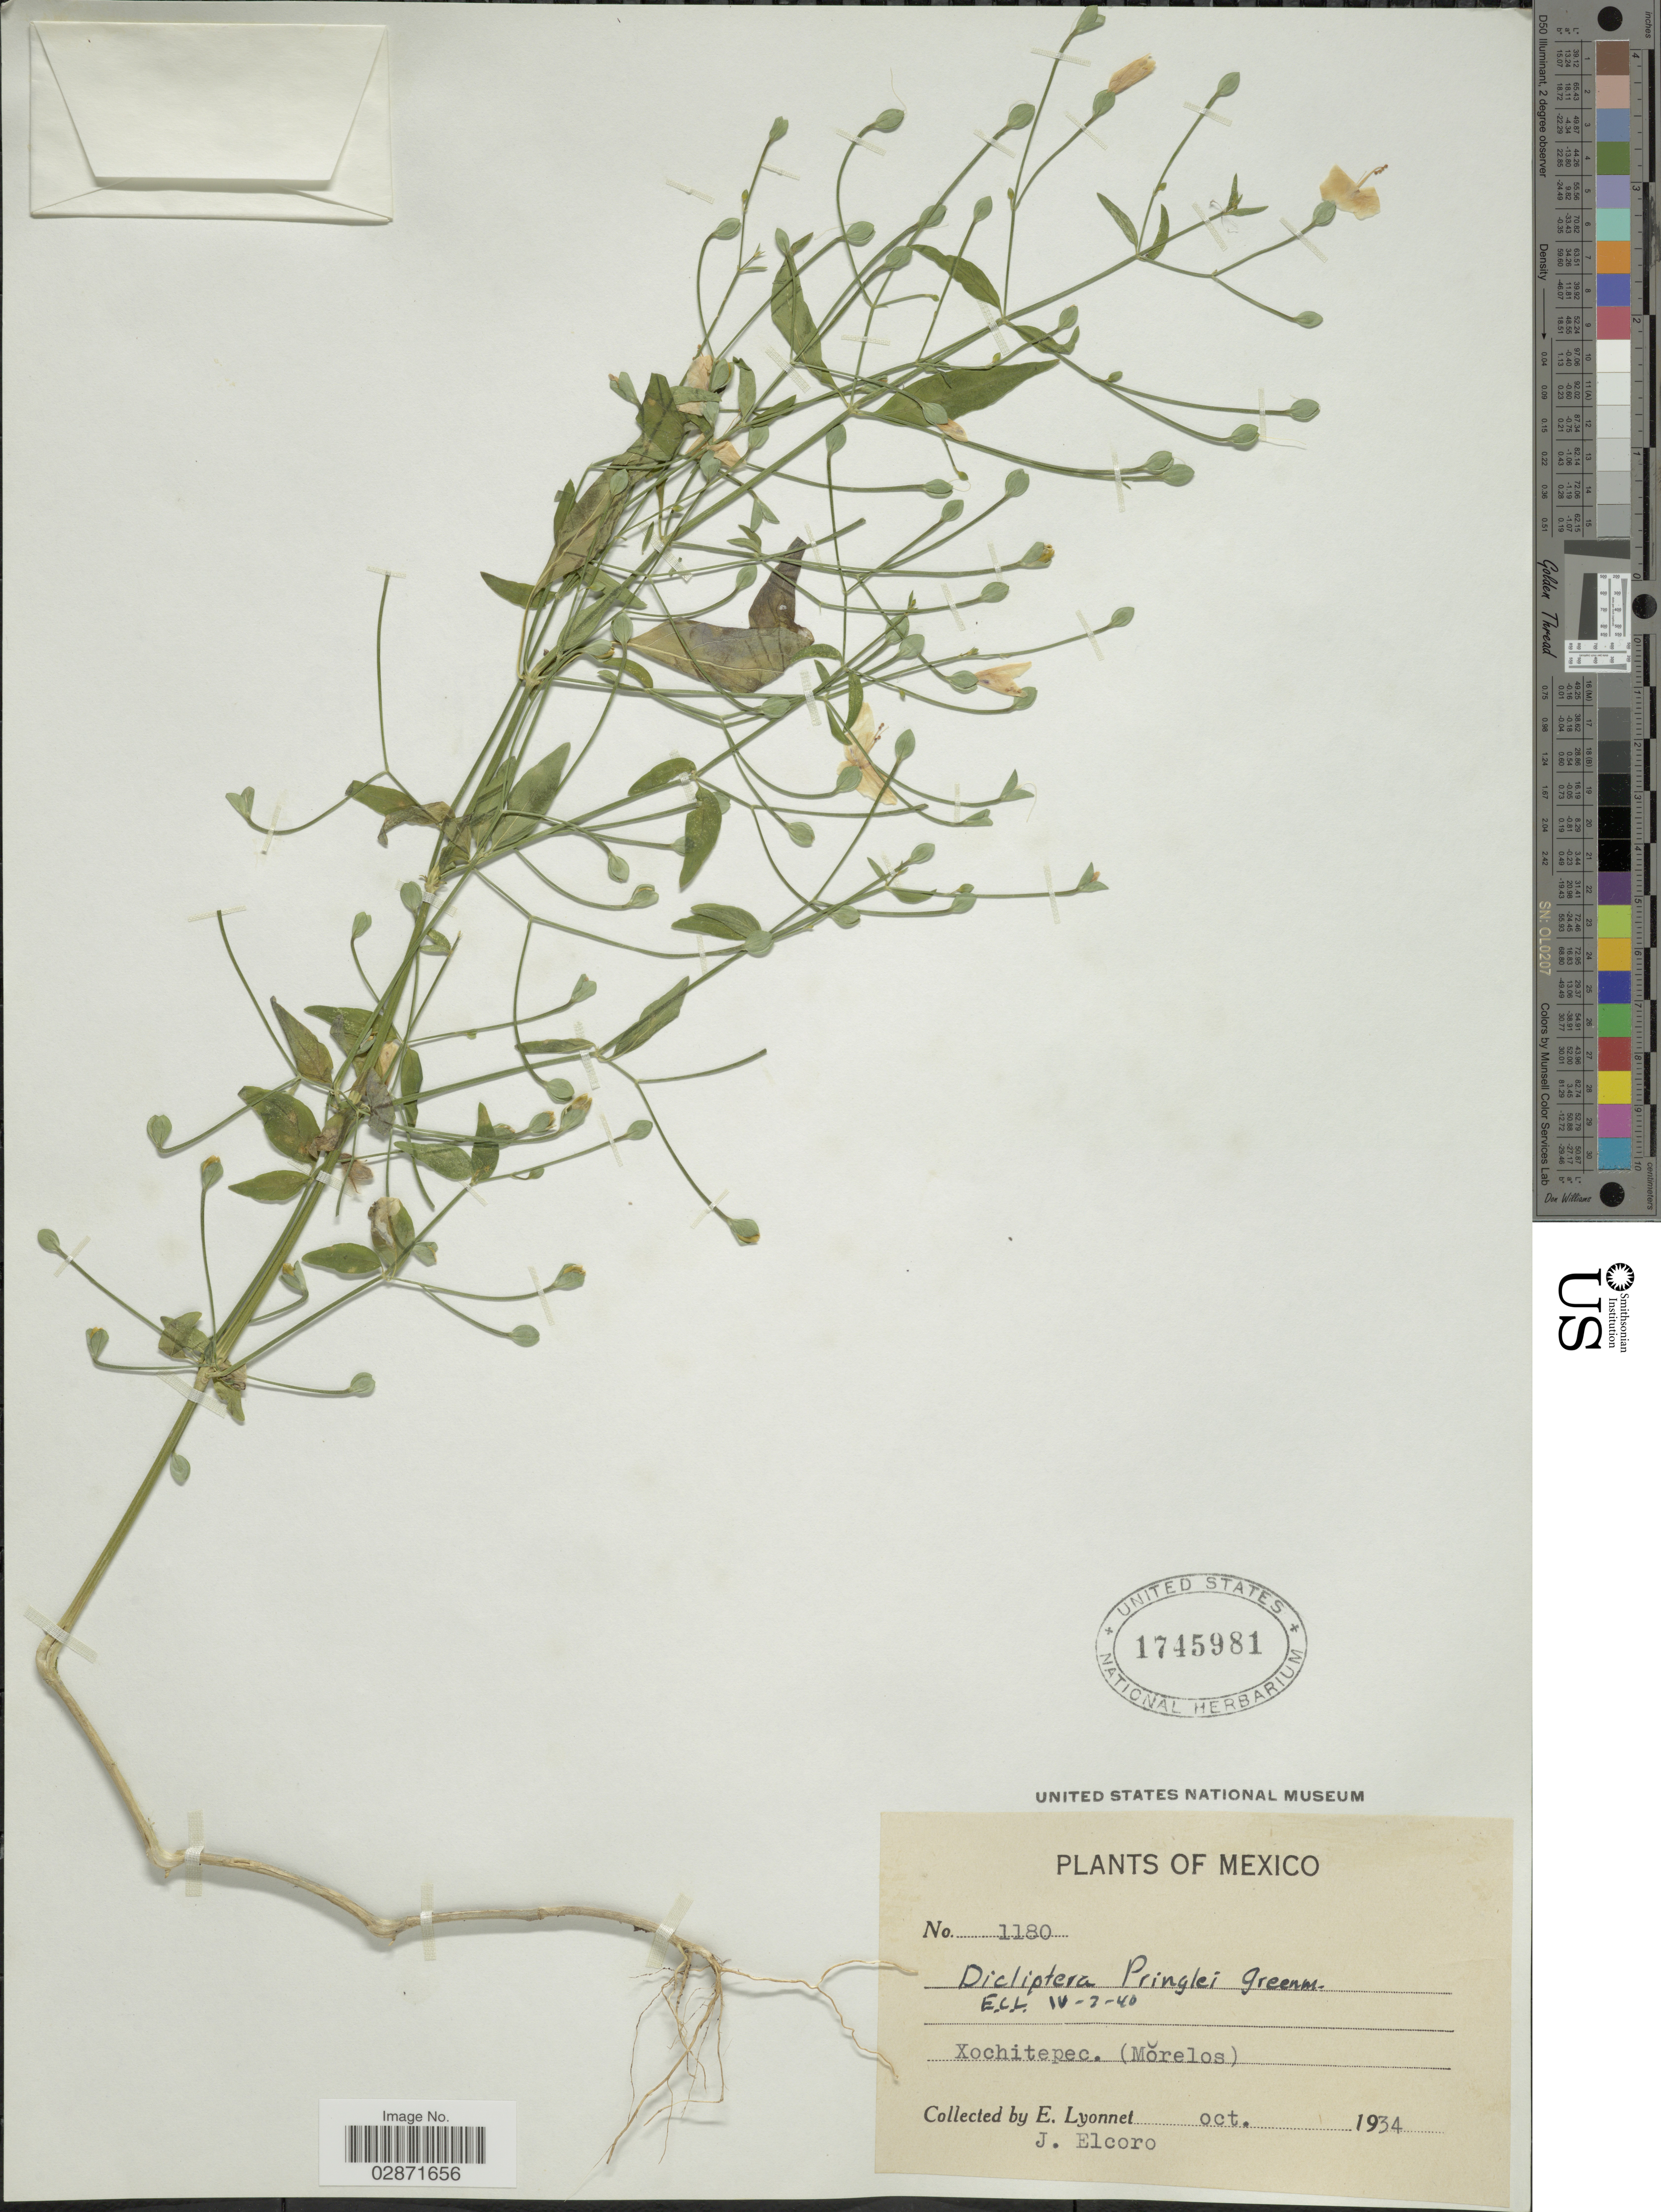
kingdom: Plantae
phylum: Tracheophyta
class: Magnoliopsida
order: Lamiales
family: Acanthaceae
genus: Dicliptera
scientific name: Dicliptera thlaspioides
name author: Nees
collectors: E. Lyonnet & J. Elcoro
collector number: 1180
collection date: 1934-10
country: Mexico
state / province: Morelos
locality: Xochitepec (Morelos).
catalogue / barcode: US 1745981